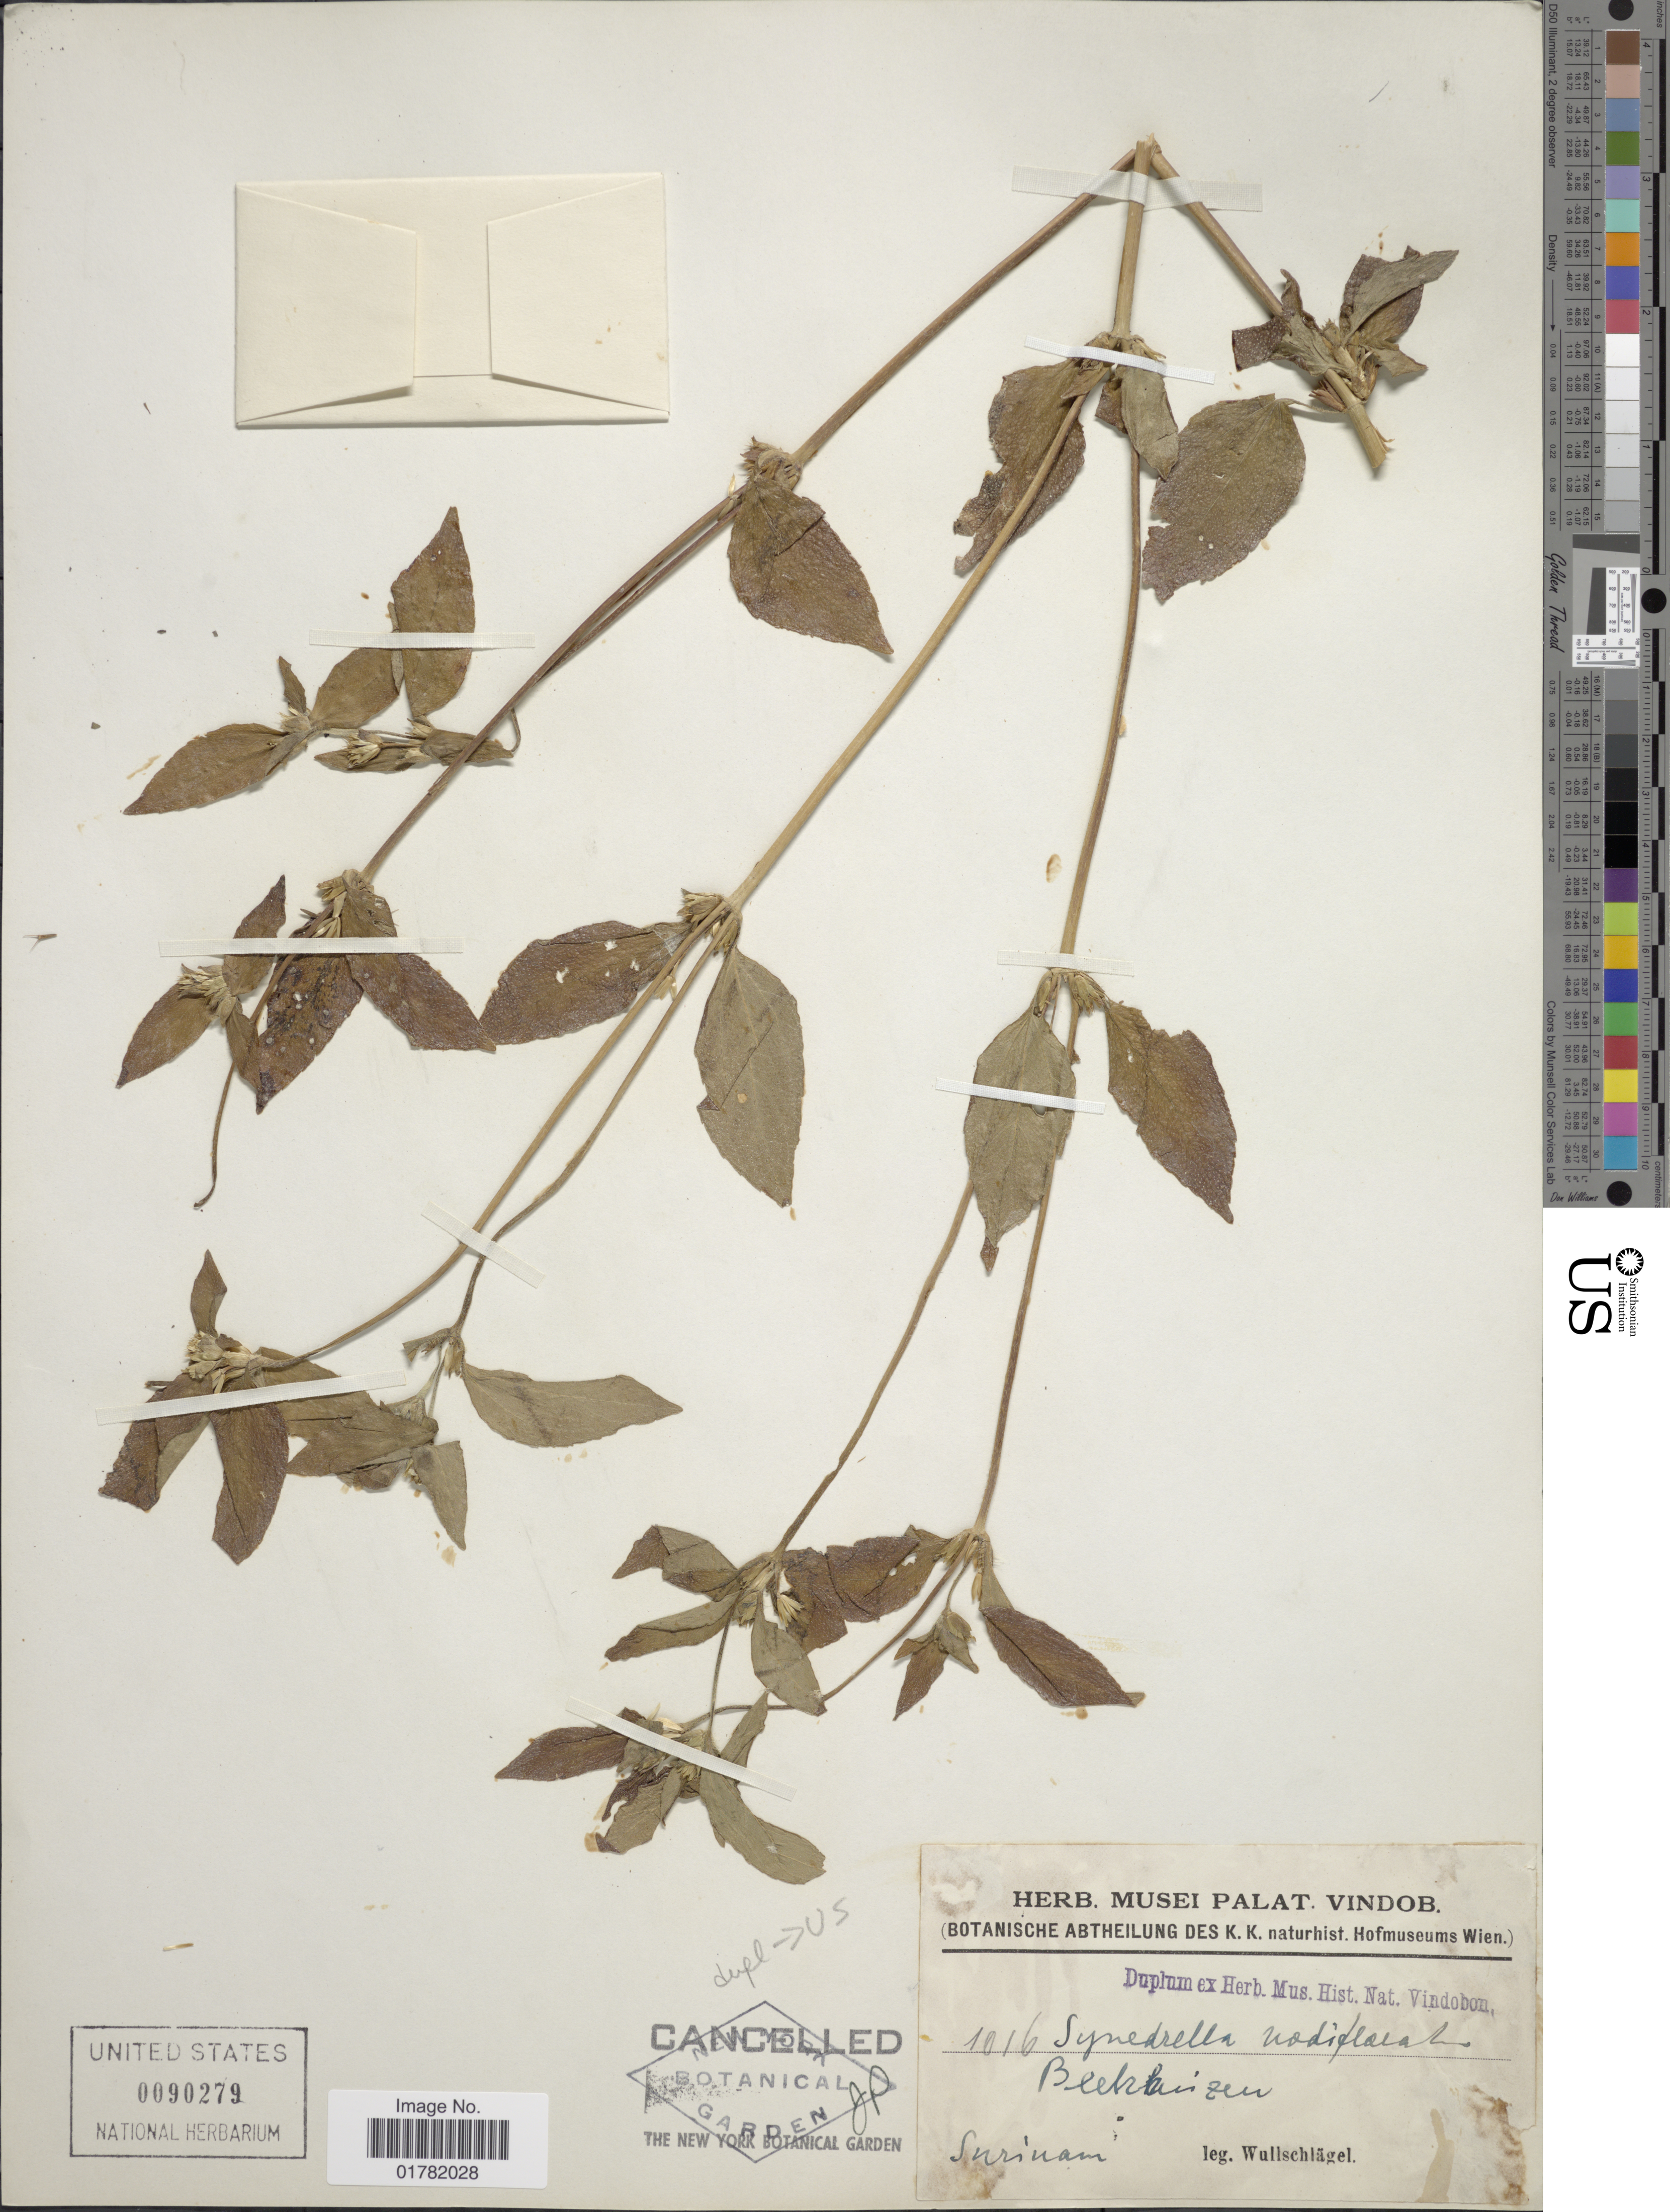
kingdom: Plantae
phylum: Tracheophyta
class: Magnoliopsida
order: Asterales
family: Asteraceae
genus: Synedrella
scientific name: Synedrella nodiflora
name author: (L.) Gaertn.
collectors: Wullschlägel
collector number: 1016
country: Suriname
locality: Beekhuizen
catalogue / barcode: US 90279